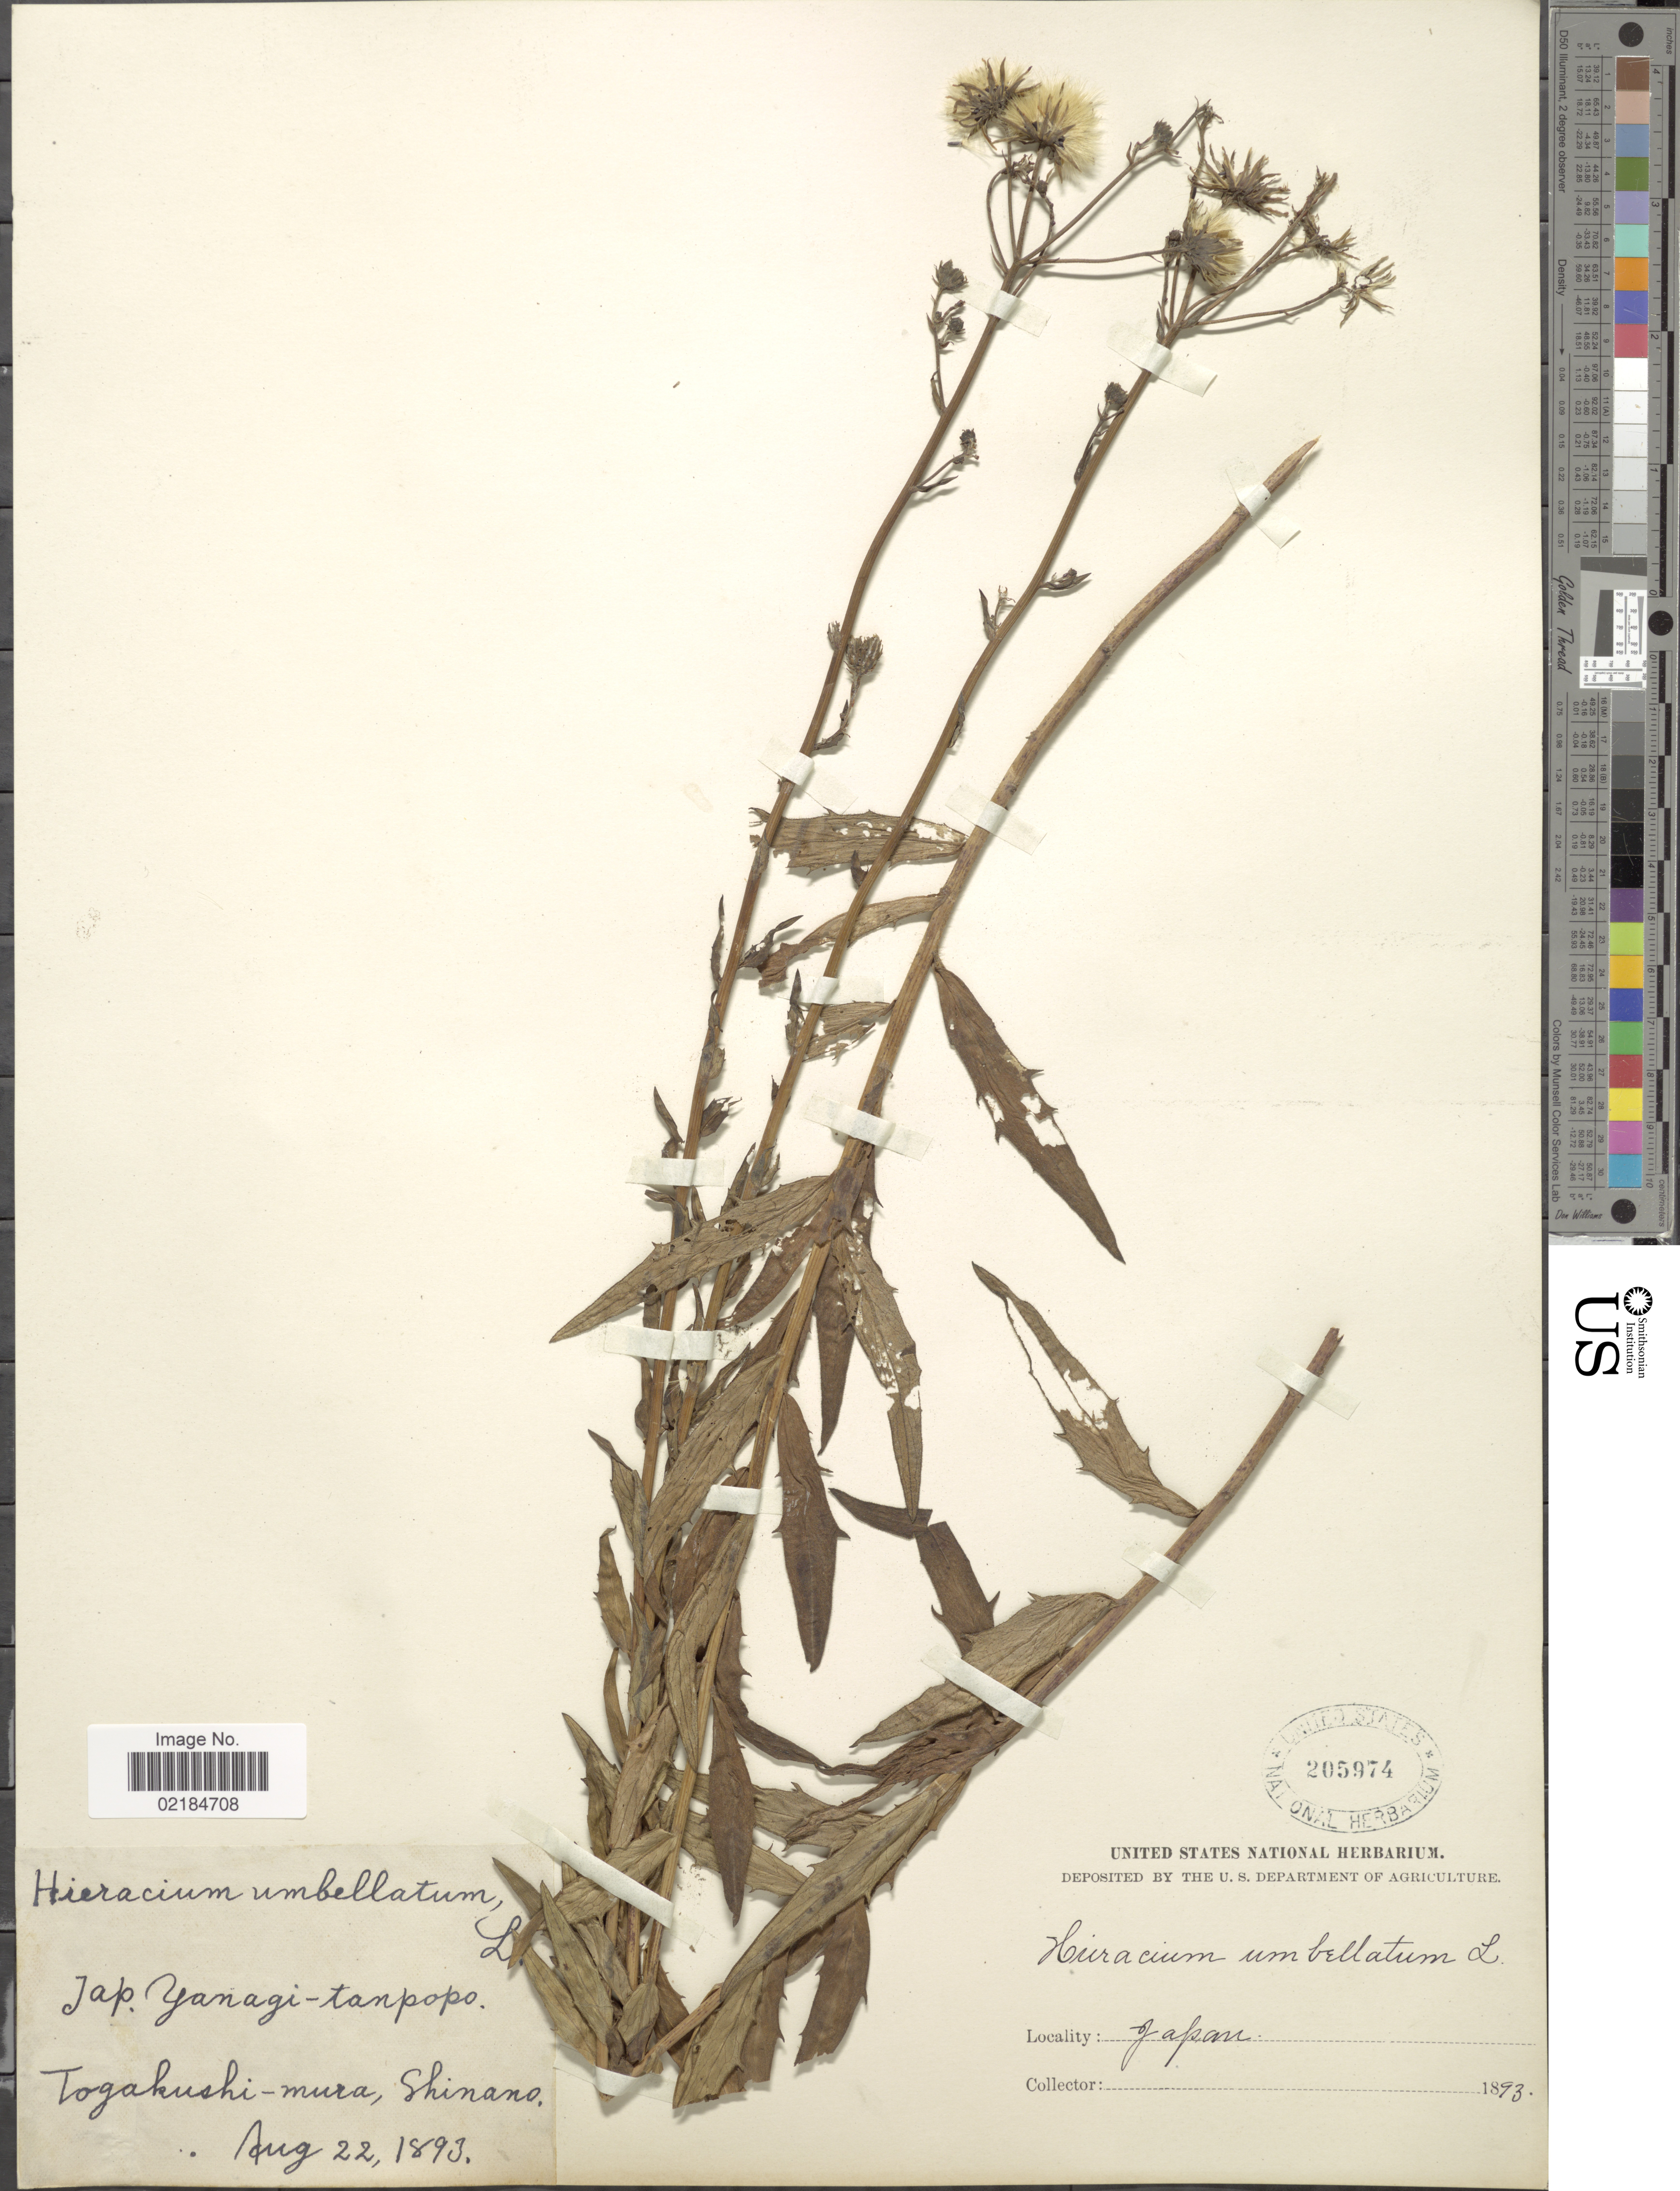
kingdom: Plantae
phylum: Tracheophyta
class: Magnoliopsida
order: Asterales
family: Asteraceae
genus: Hieracium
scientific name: Hieracium umbellatum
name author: L.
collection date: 1893-08-22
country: Japan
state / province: Nagano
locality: Togakushi-mura, Shinano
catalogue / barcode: US 205974